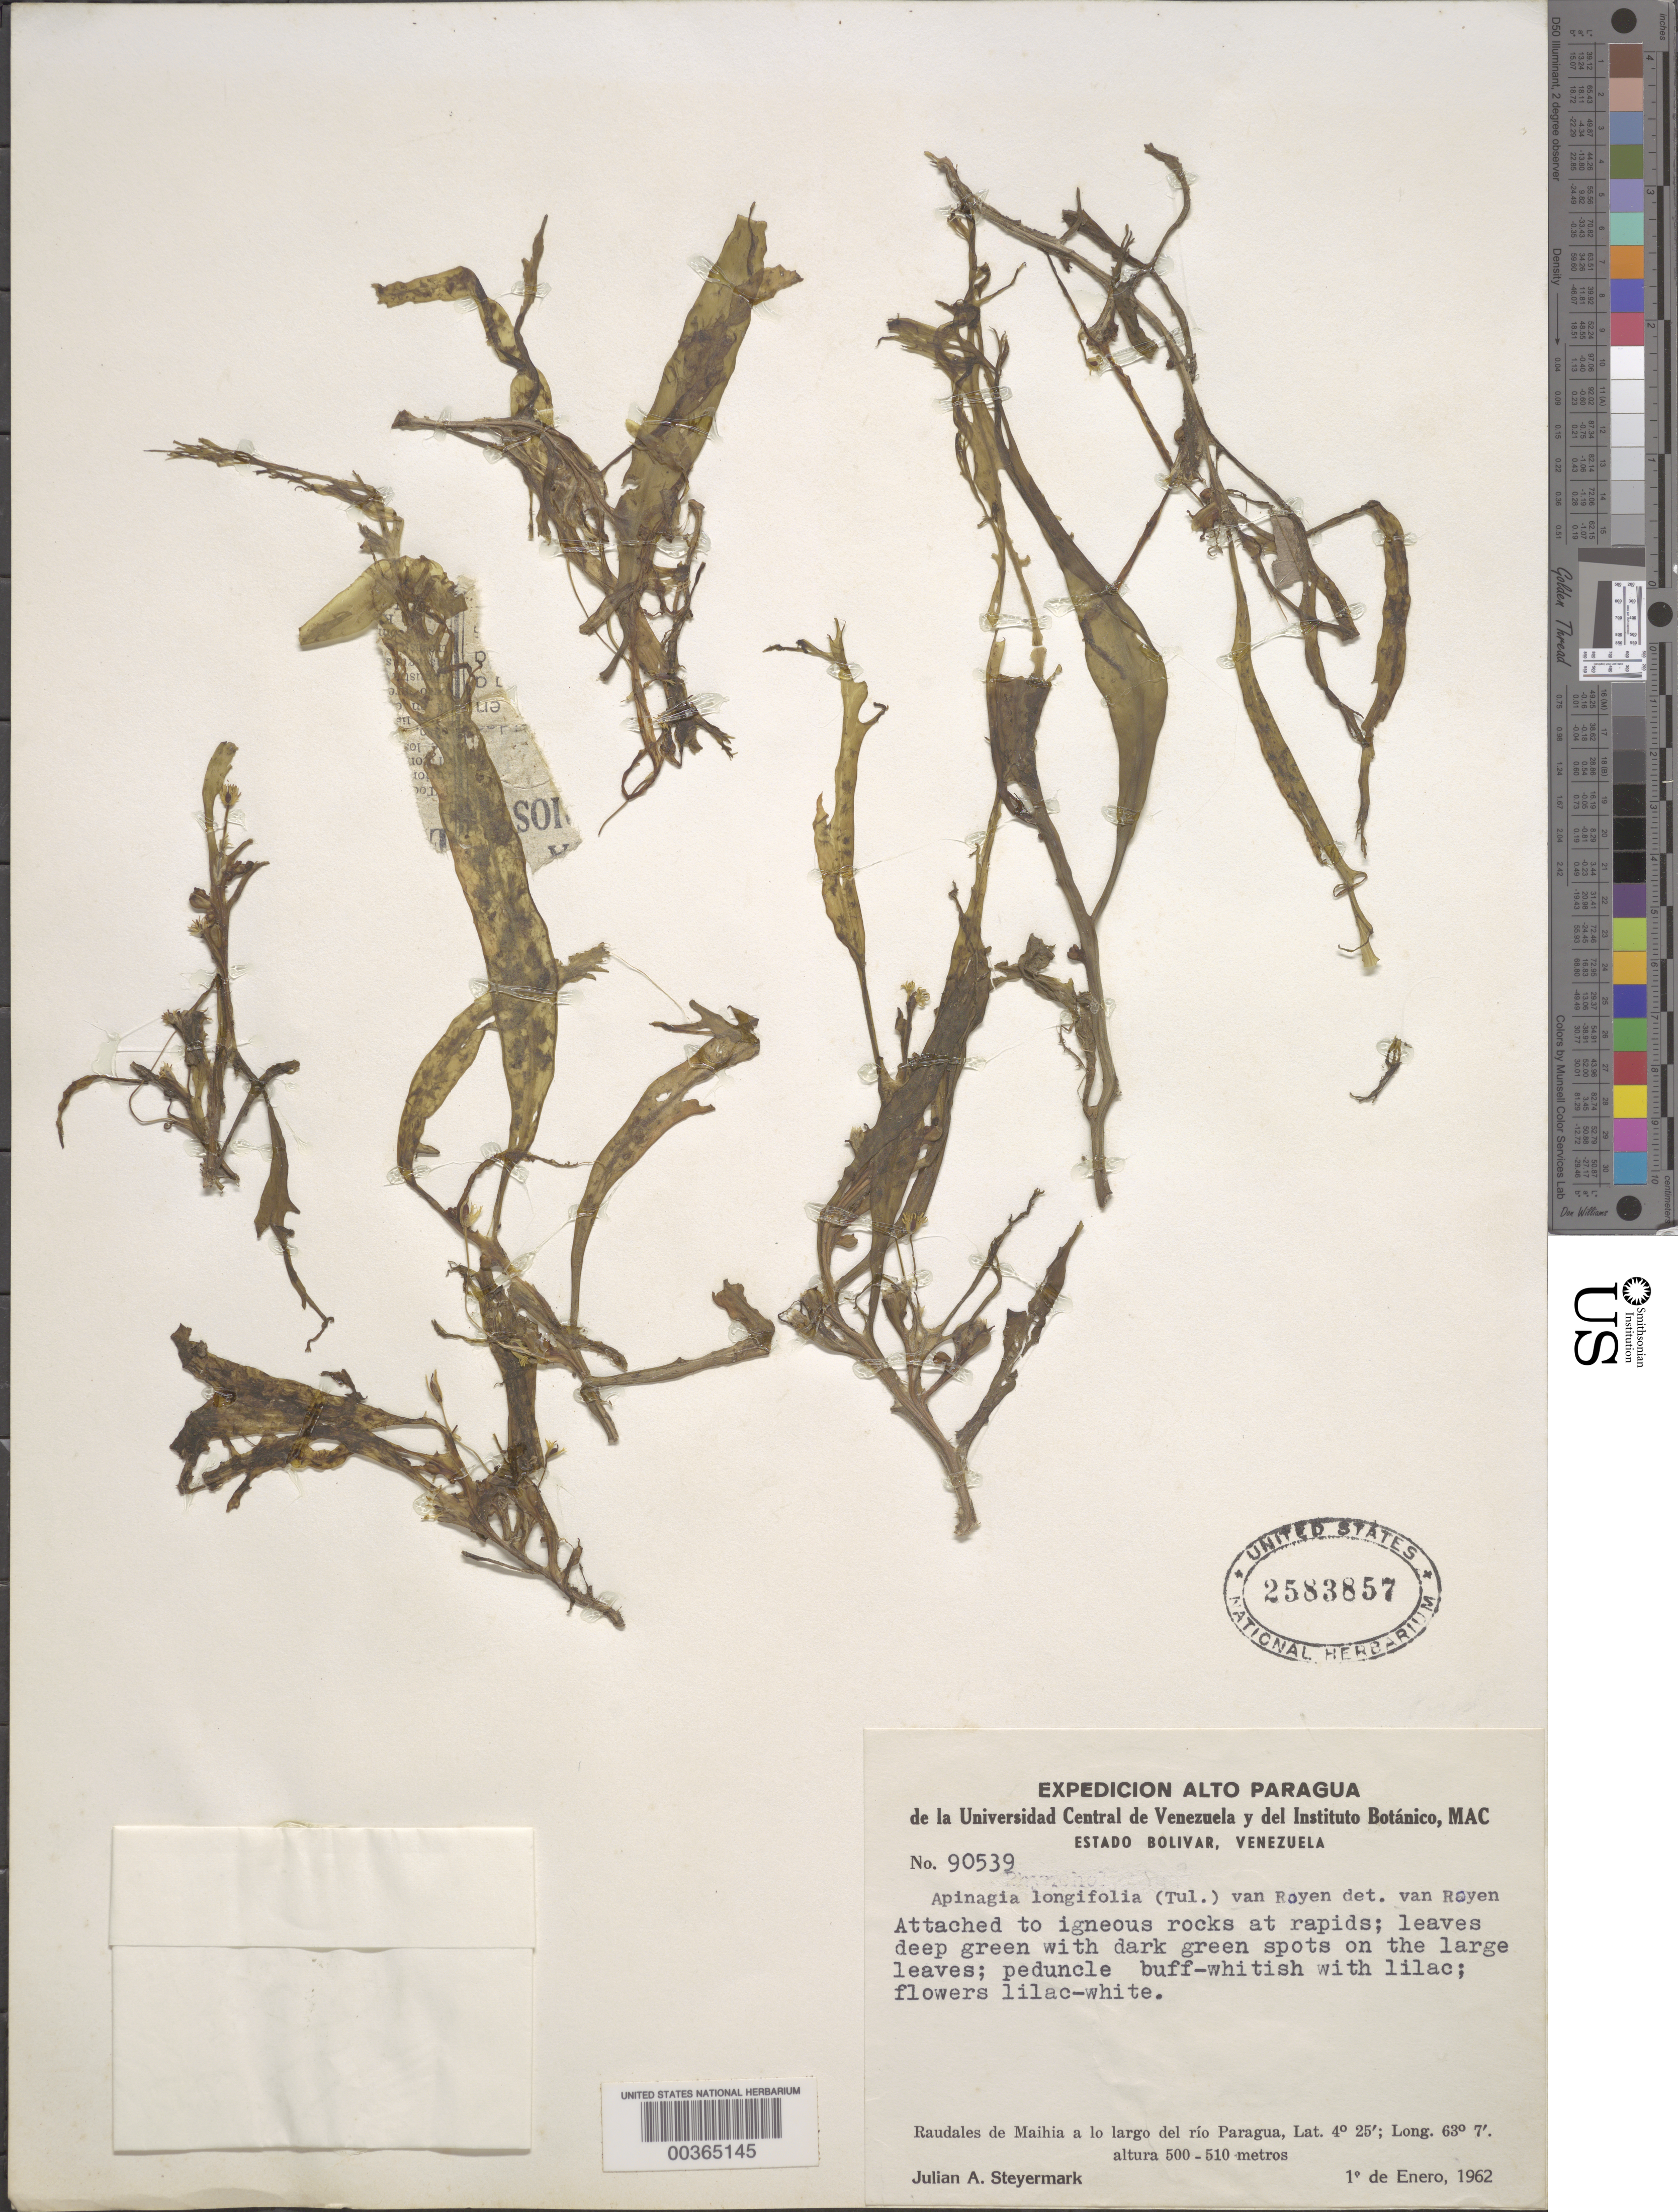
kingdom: Plantae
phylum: Tracheophyta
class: Magnoliopsida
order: Malpighiales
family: Podostemaceae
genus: Apinagia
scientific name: Apinagia longifolia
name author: (Tul.) P. Royen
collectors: J. Steyermark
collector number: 90539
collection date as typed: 01 Jan 1962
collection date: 1962-01-01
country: Venezuela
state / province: Bolivar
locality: Ruadales de maihia a lo largo del rio paragua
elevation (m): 500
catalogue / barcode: US 2583857